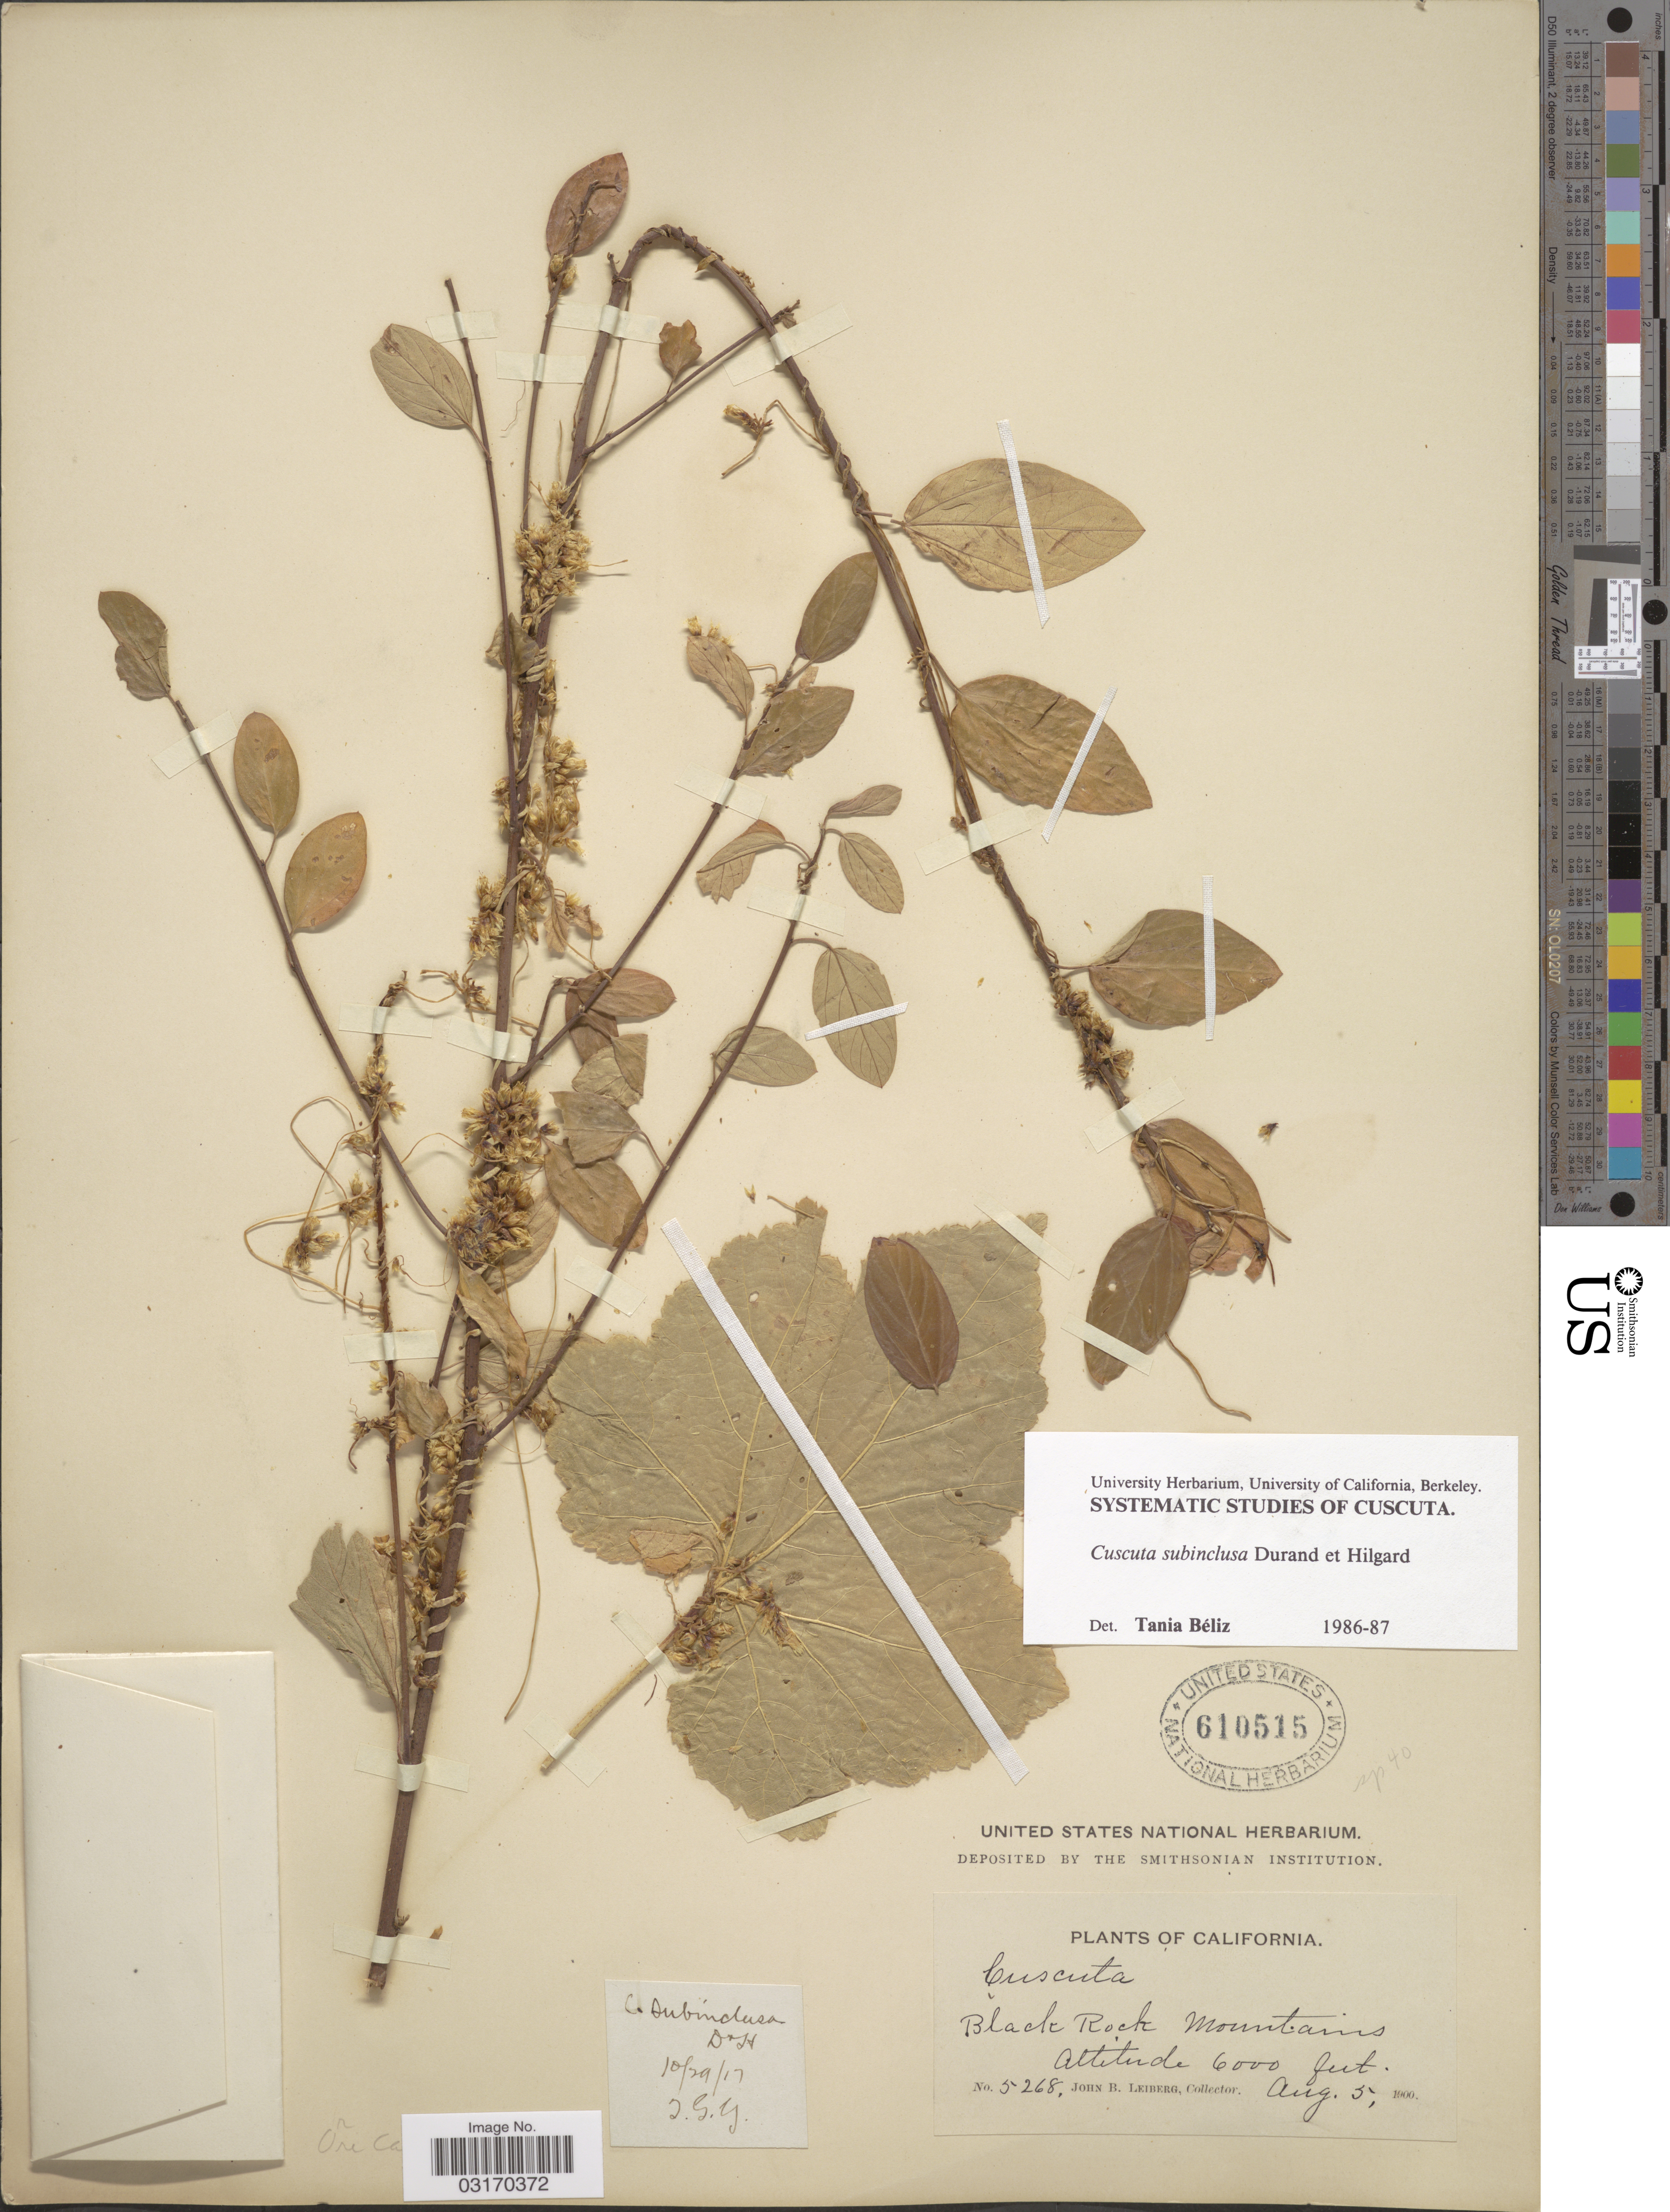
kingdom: Plantae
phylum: Tracheophyta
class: Magnoliopsida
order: Solanales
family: Convolvulaceae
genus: Cuscuta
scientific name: Cuscuta subinclusa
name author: Durand & Hilg.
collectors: J. B. Leiberg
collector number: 5268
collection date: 1900-08-05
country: United States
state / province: California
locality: Black Rock Mountains.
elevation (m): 1829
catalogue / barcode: US 610515